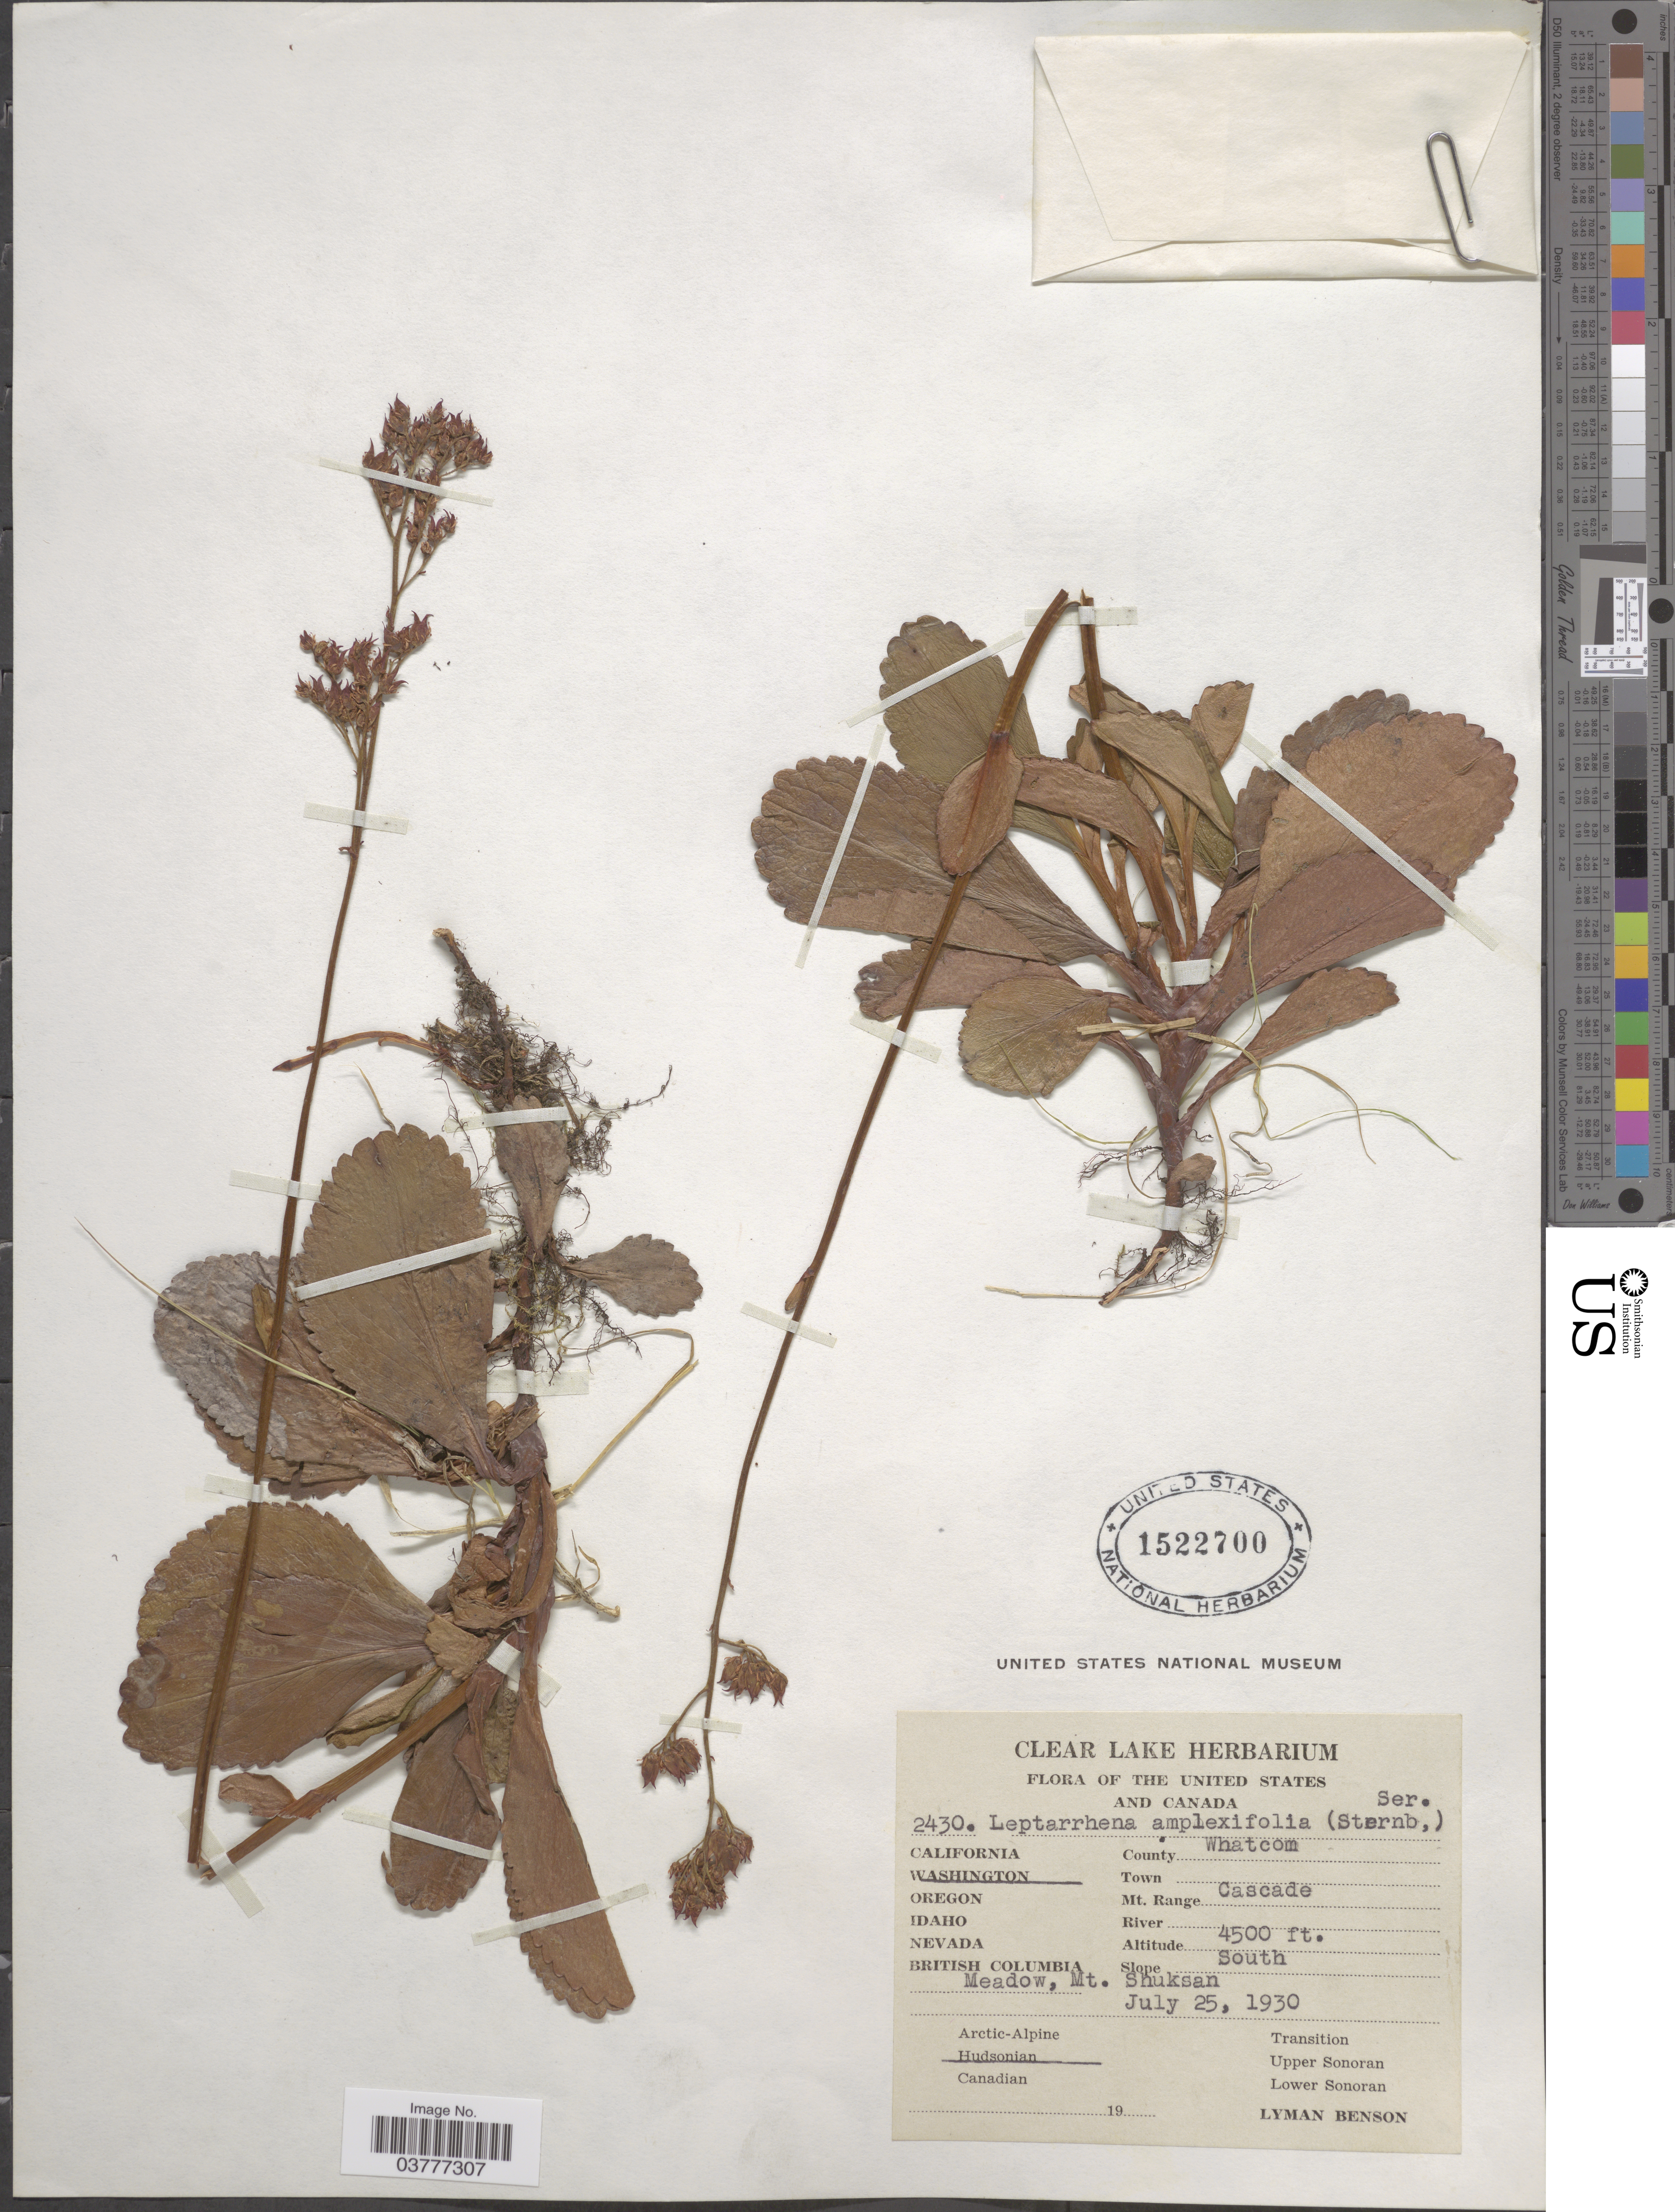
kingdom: Plantae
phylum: Tracheophyta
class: Magnoliopsida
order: Saxifragales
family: Saxifragaceae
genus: Leptarrhena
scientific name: Leptarrhena pyrolifolia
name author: (D. Don) Ser.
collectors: L. D. Benson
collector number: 2430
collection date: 1930-07-25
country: United States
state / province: Washington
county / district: Whatcom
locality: County Whatcom, Mt. Range Cascade. Slope South Meadow, Mt. Shuksan.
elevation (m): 1372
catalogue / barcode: US 1522700